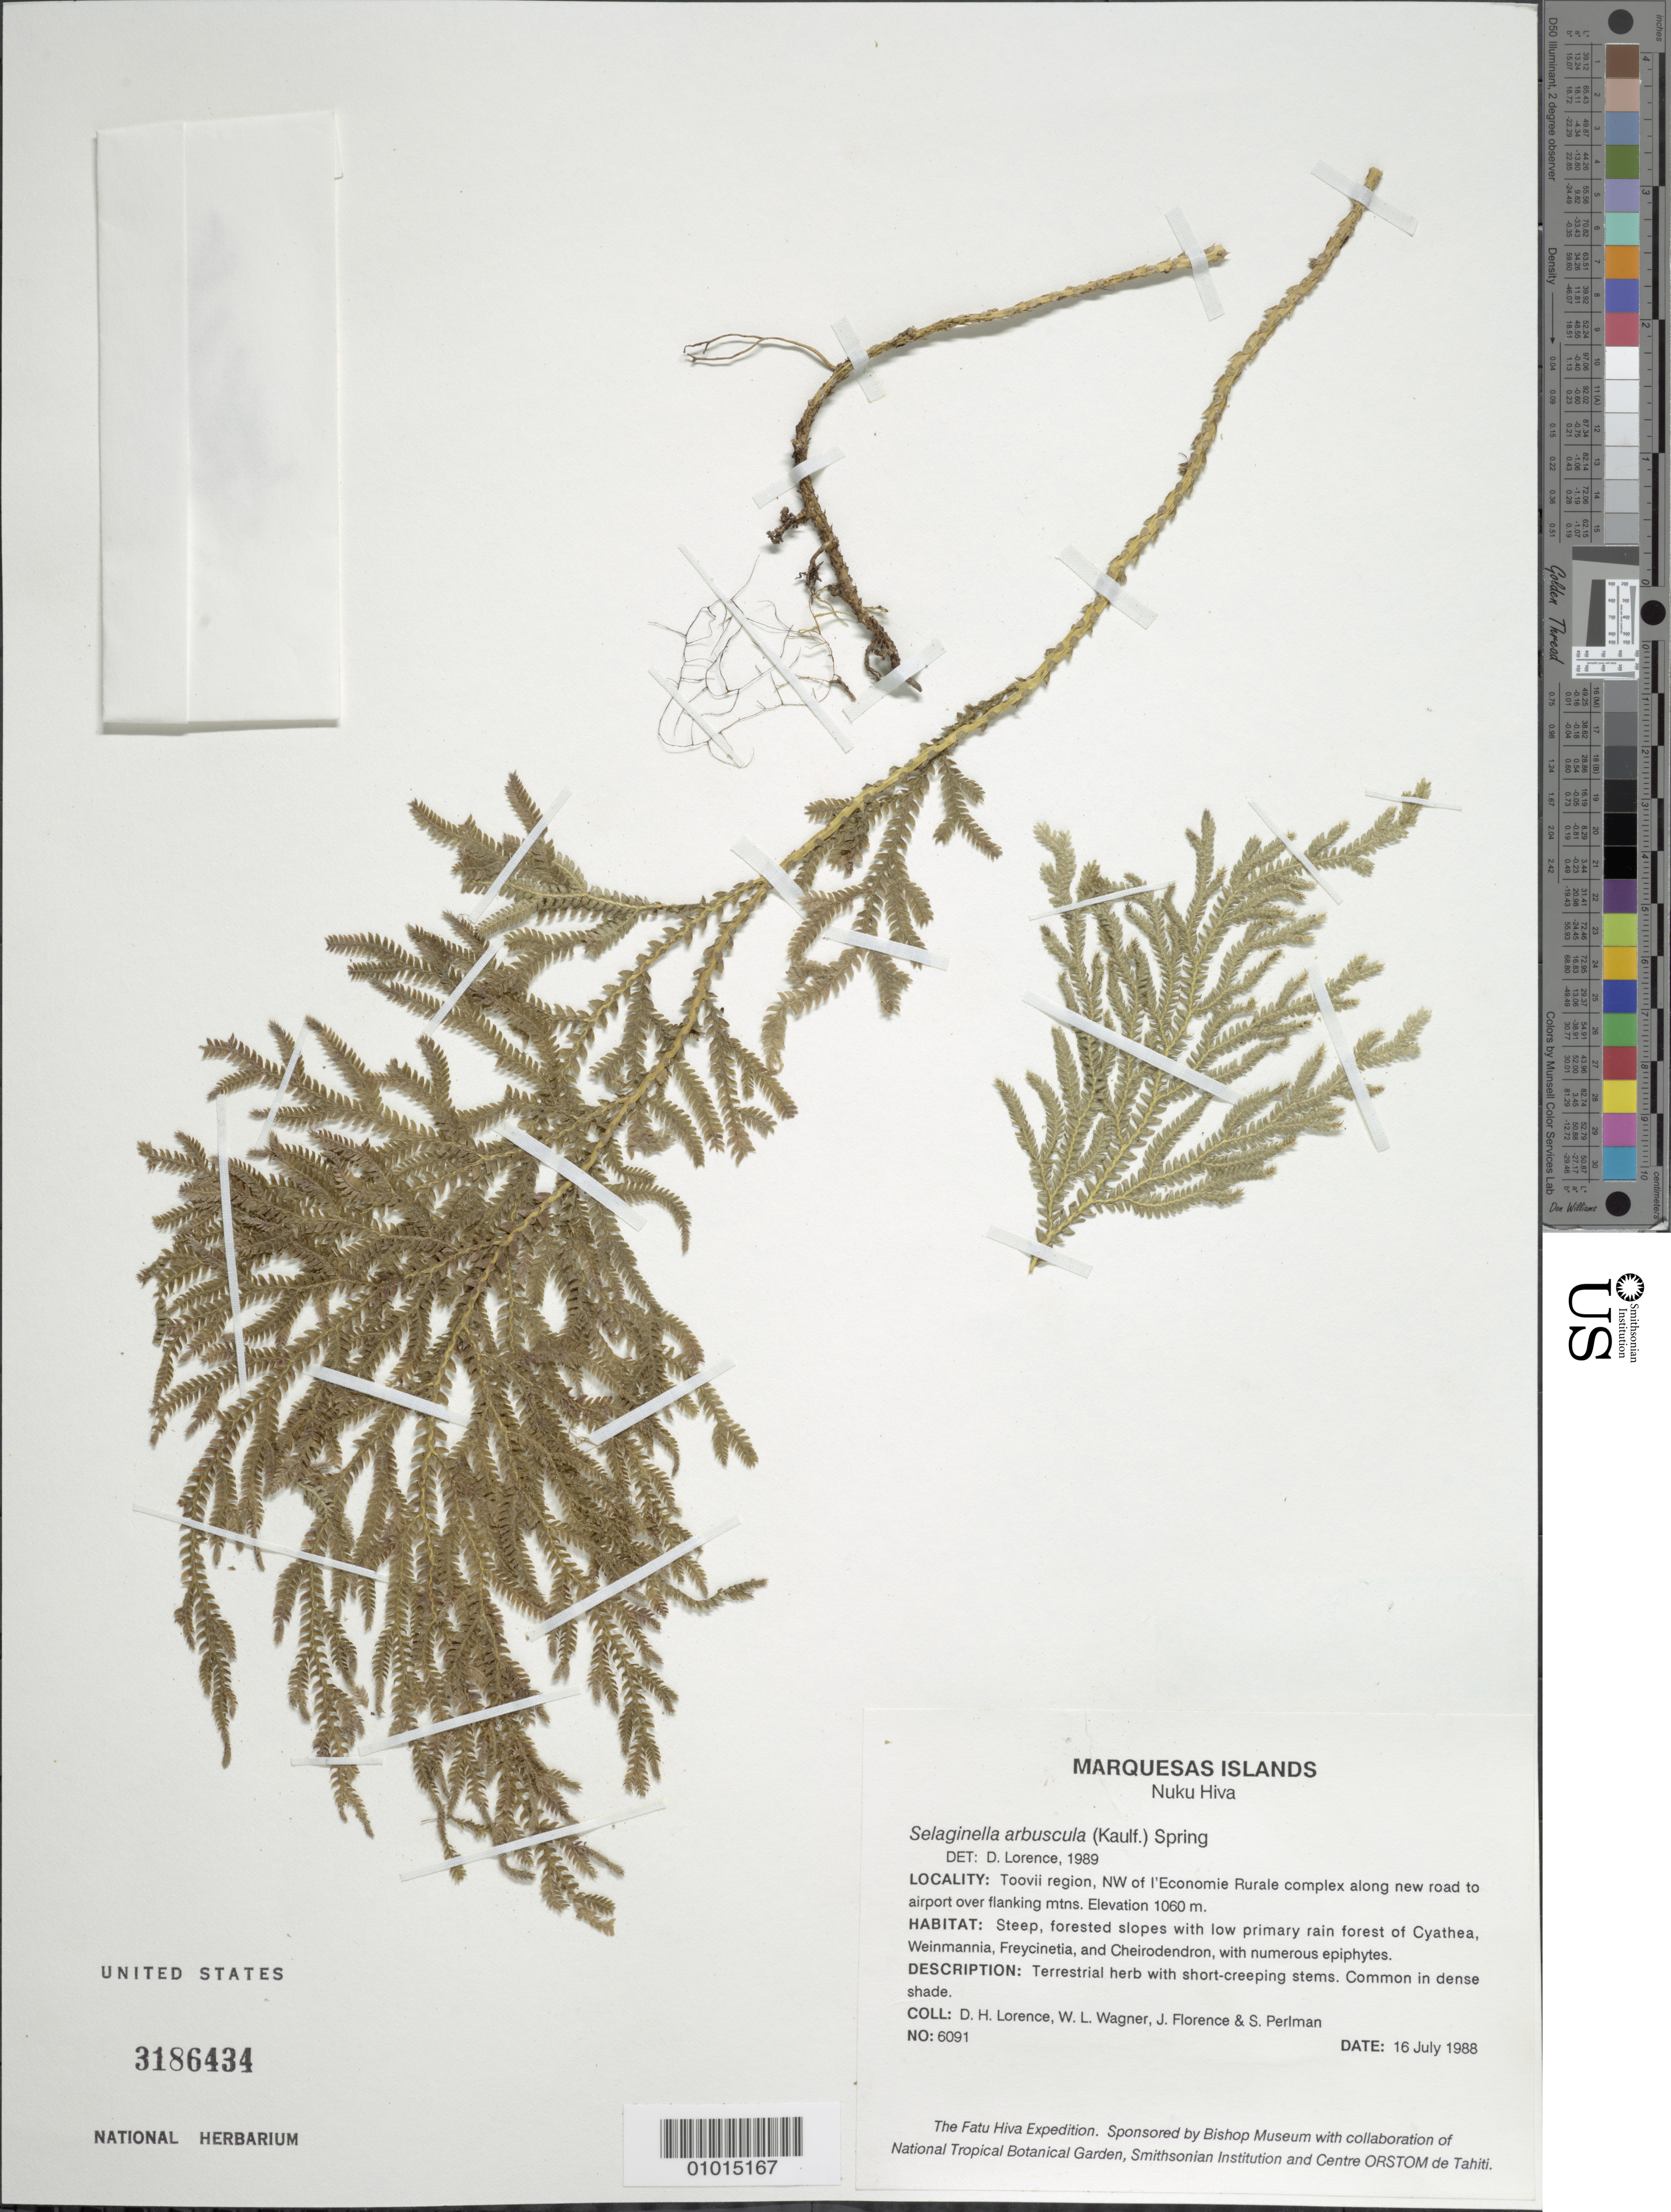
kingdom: Plantae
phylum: Tracheophyta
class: Lycopodiopsida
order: Selaginellales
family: Selaginellaceae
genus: Selaginella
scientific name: Selaginella arbuscula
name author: (Kualf.) Spring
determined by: Lorence, David H., (PTBG), National Tropical Botanical Garden (UNITED STATES)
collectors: D. Lorence, W. L. Wagner, J. Florence & S. P. Perlman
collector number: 6091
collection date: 1988-07-16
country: French Polynesia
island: Nuku Hiva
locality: Toovii region, NW of l'Economie Rurale complex along new road to airport over flanking mountains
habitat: Steep, forested slopes with low primary rain forest. Common in dense shade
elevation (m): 1060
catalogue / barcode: US 3186434